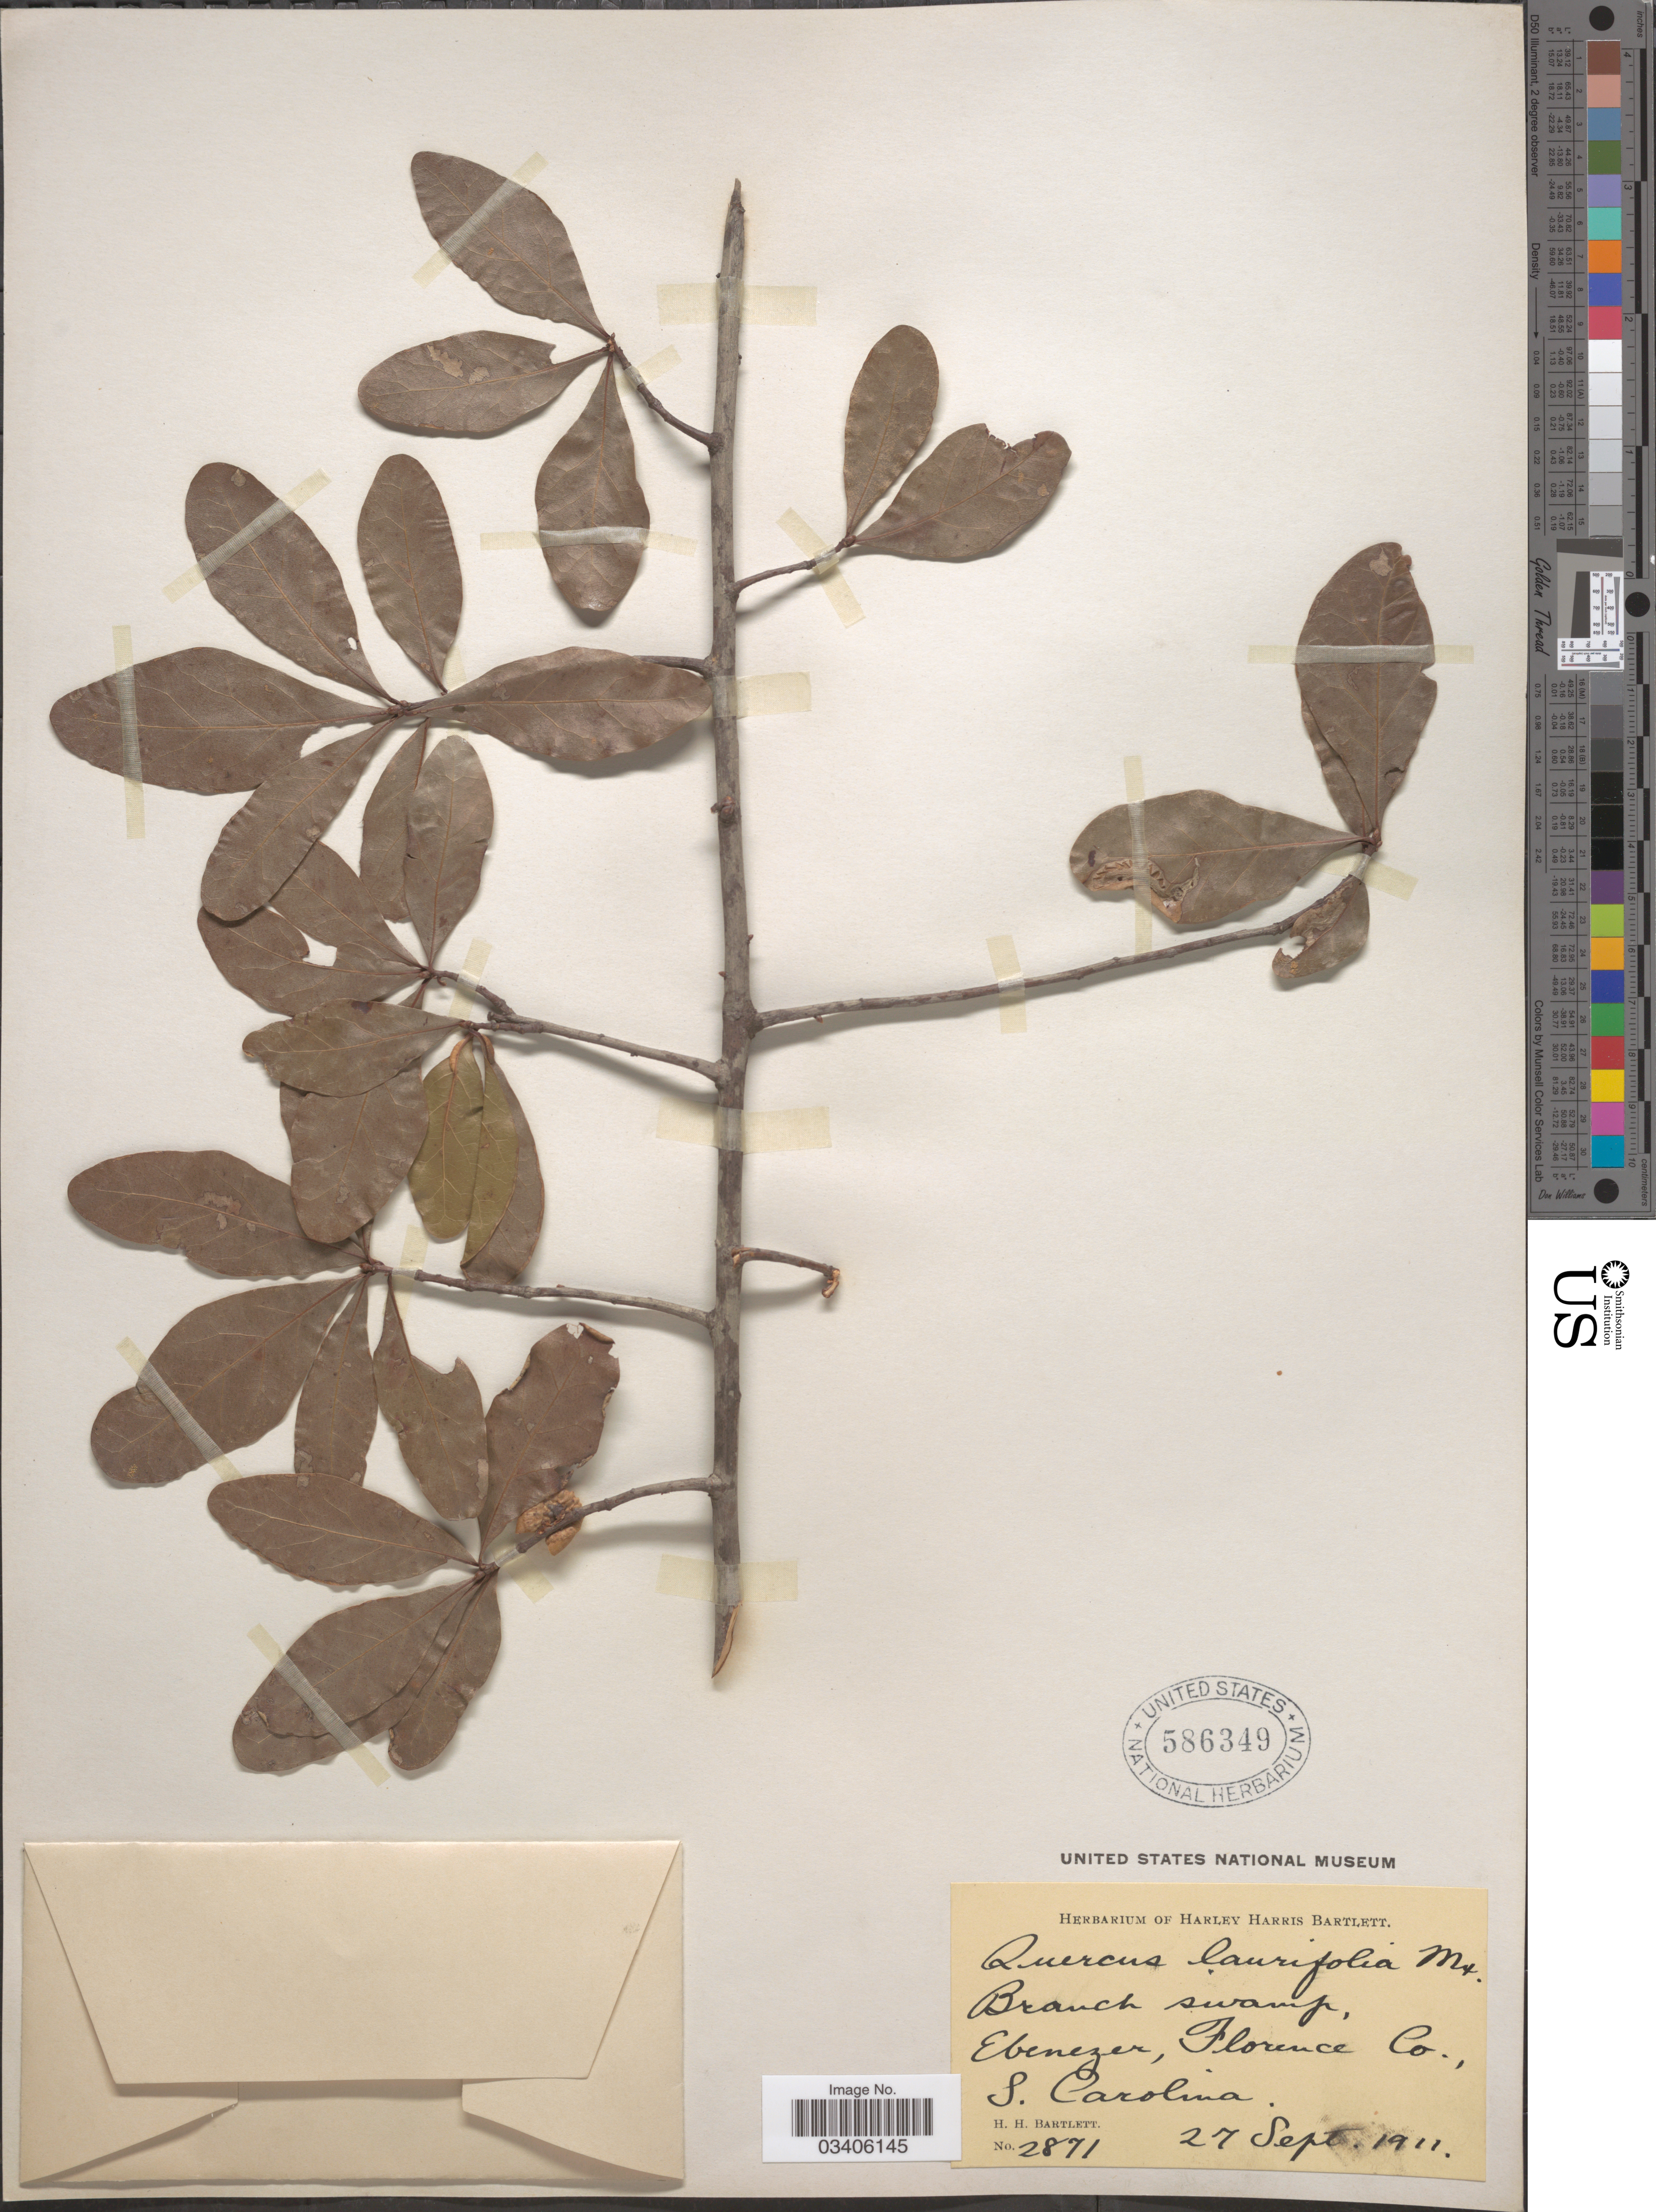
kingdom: Plantae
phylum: Tracheophyta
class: Magnoliopsida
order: Fagales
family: Fagaceae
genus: Quercus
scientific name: Quercus laurifolia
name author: Michx.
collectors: H. H. Bartlett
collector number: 2871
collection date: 1911-09-27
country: United States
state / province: South Carolina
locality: Branch swamp, Ebenezer, Florence Co.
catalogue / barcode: US 586349